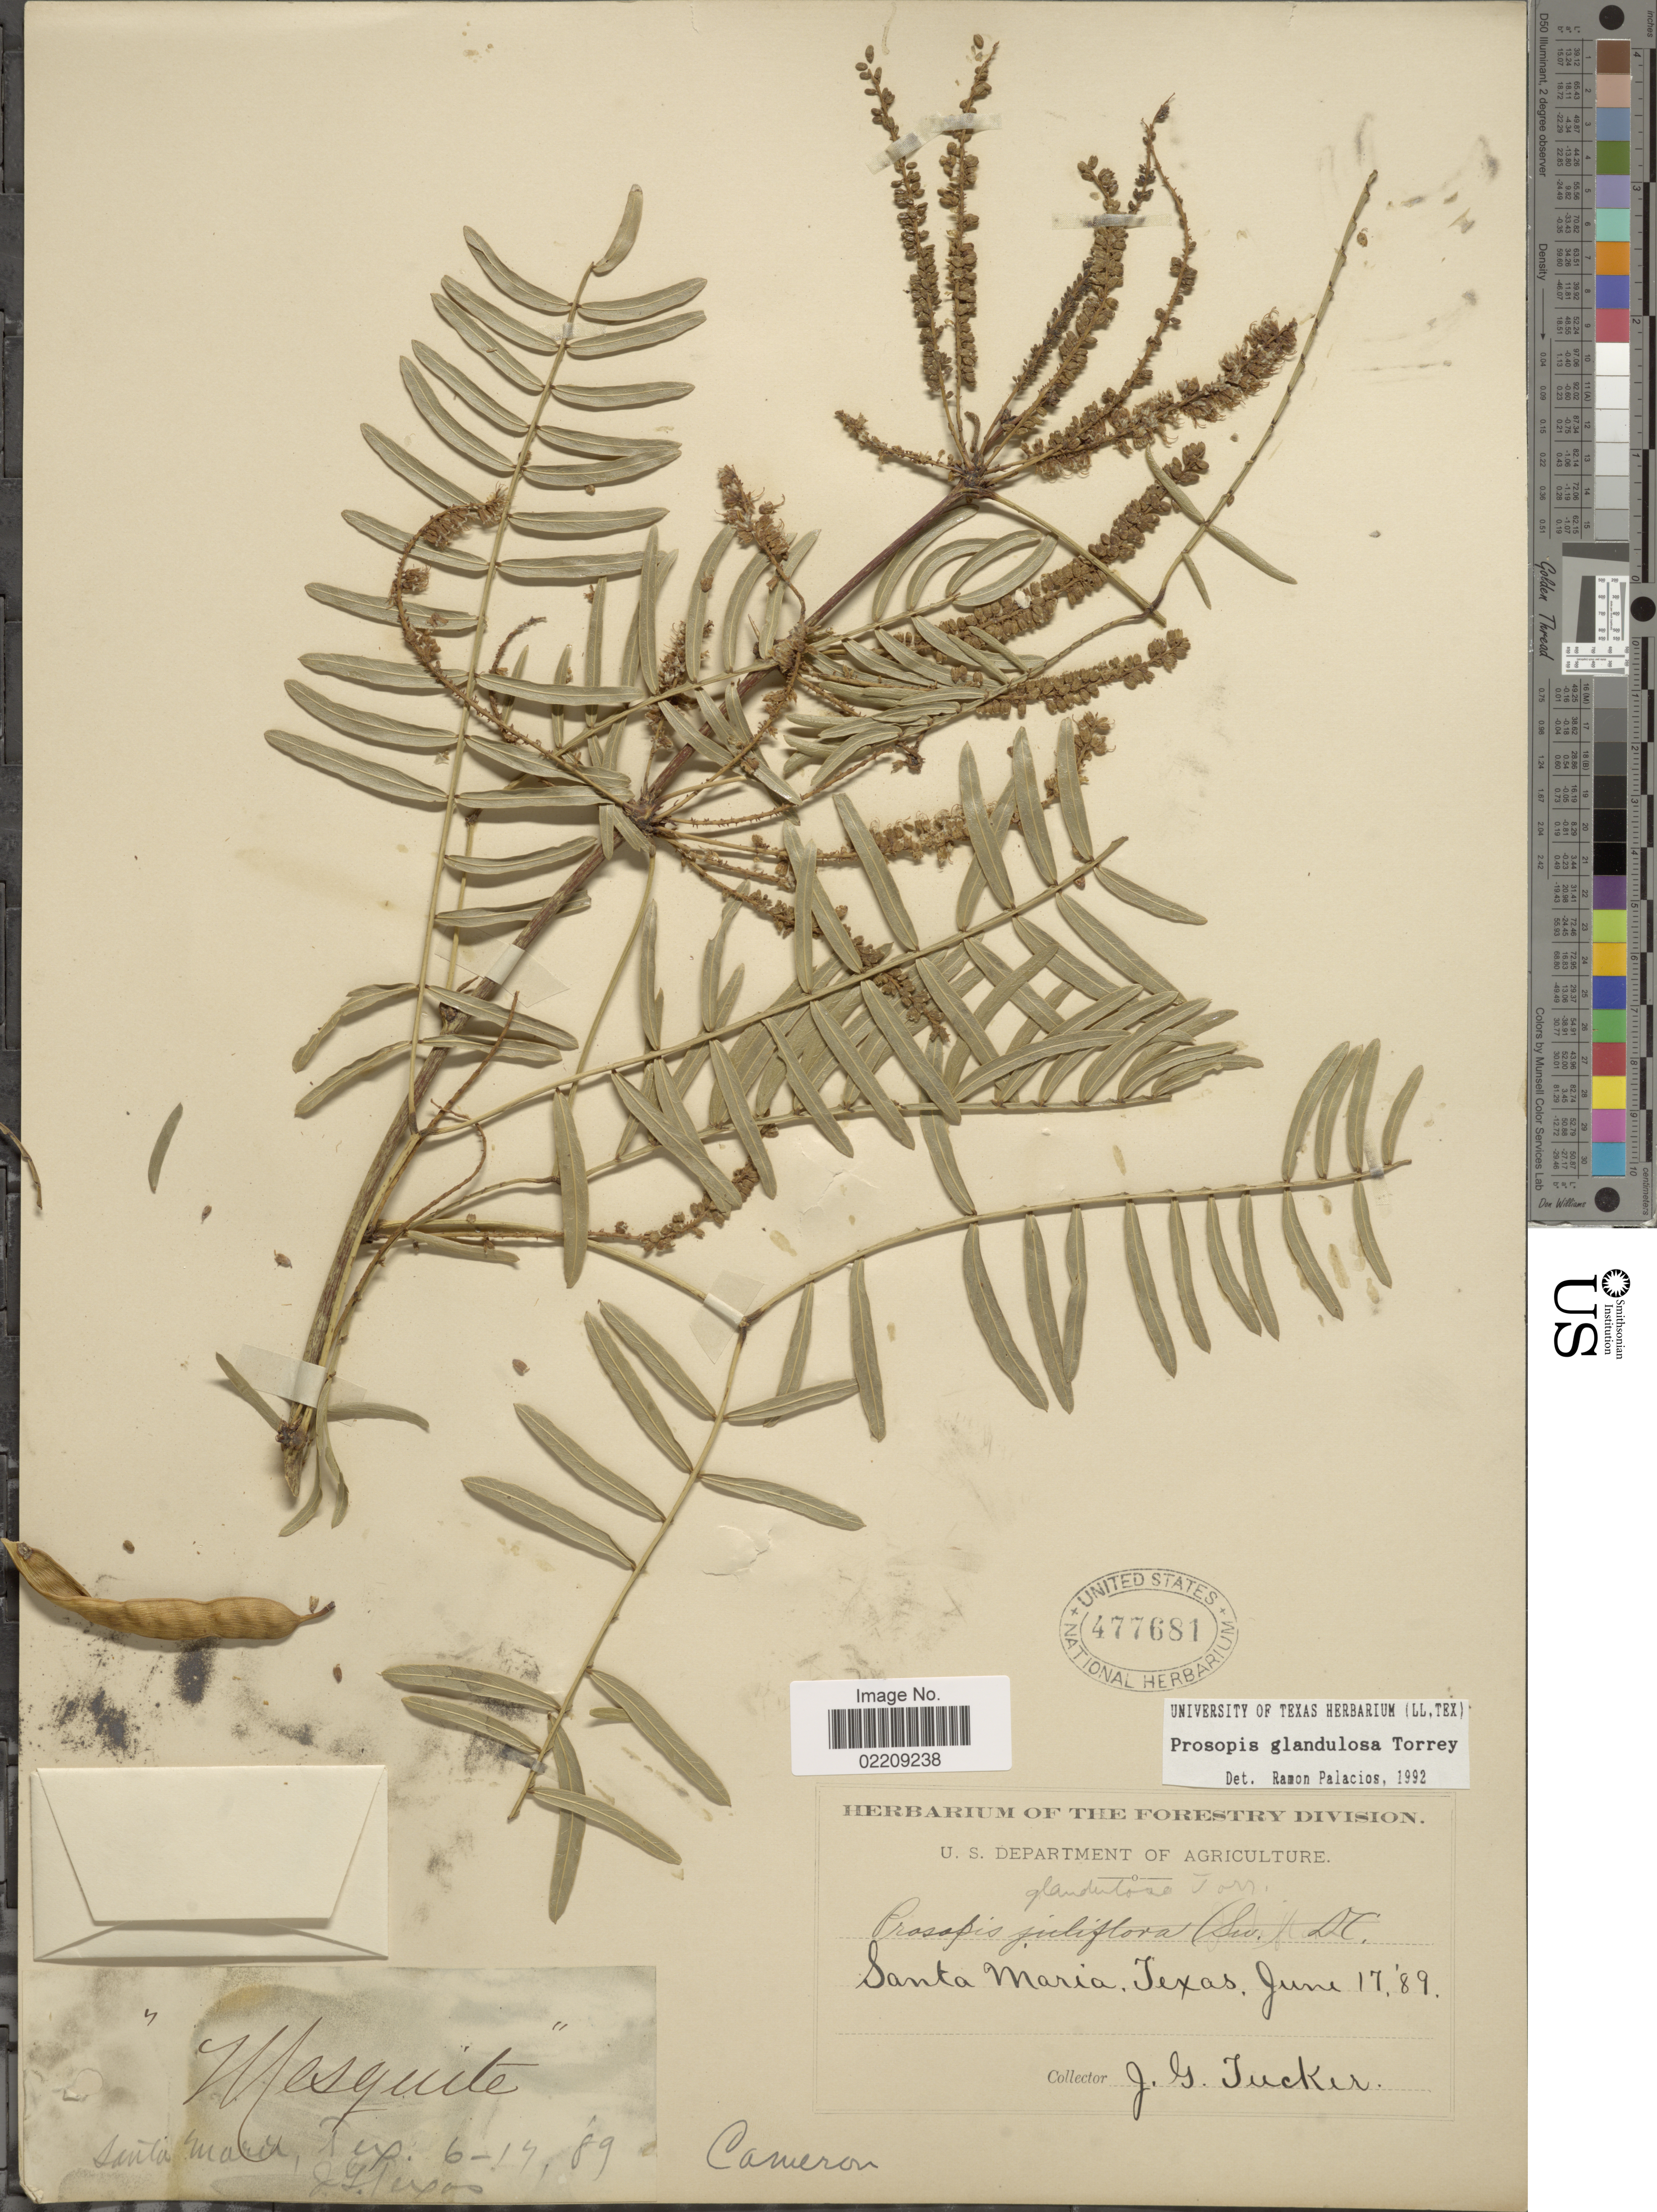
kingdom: Plantae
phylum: Tracheophyta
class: Magnoliopsida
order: Fabales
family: Fabaceae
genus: Neltuma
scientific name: Neltuma glandulosa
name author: (Torr.) Britton & Rose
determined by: Strong, Mark T., (BOT), Smithsonian Institution - National Museum of Natural History (UNITED STATES)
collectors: J. G. Tucker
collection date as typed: Transcribed d/m/y: 17/6/89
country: United States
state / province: Texas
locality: Santa Maria, Cameron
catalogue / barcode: US 477681